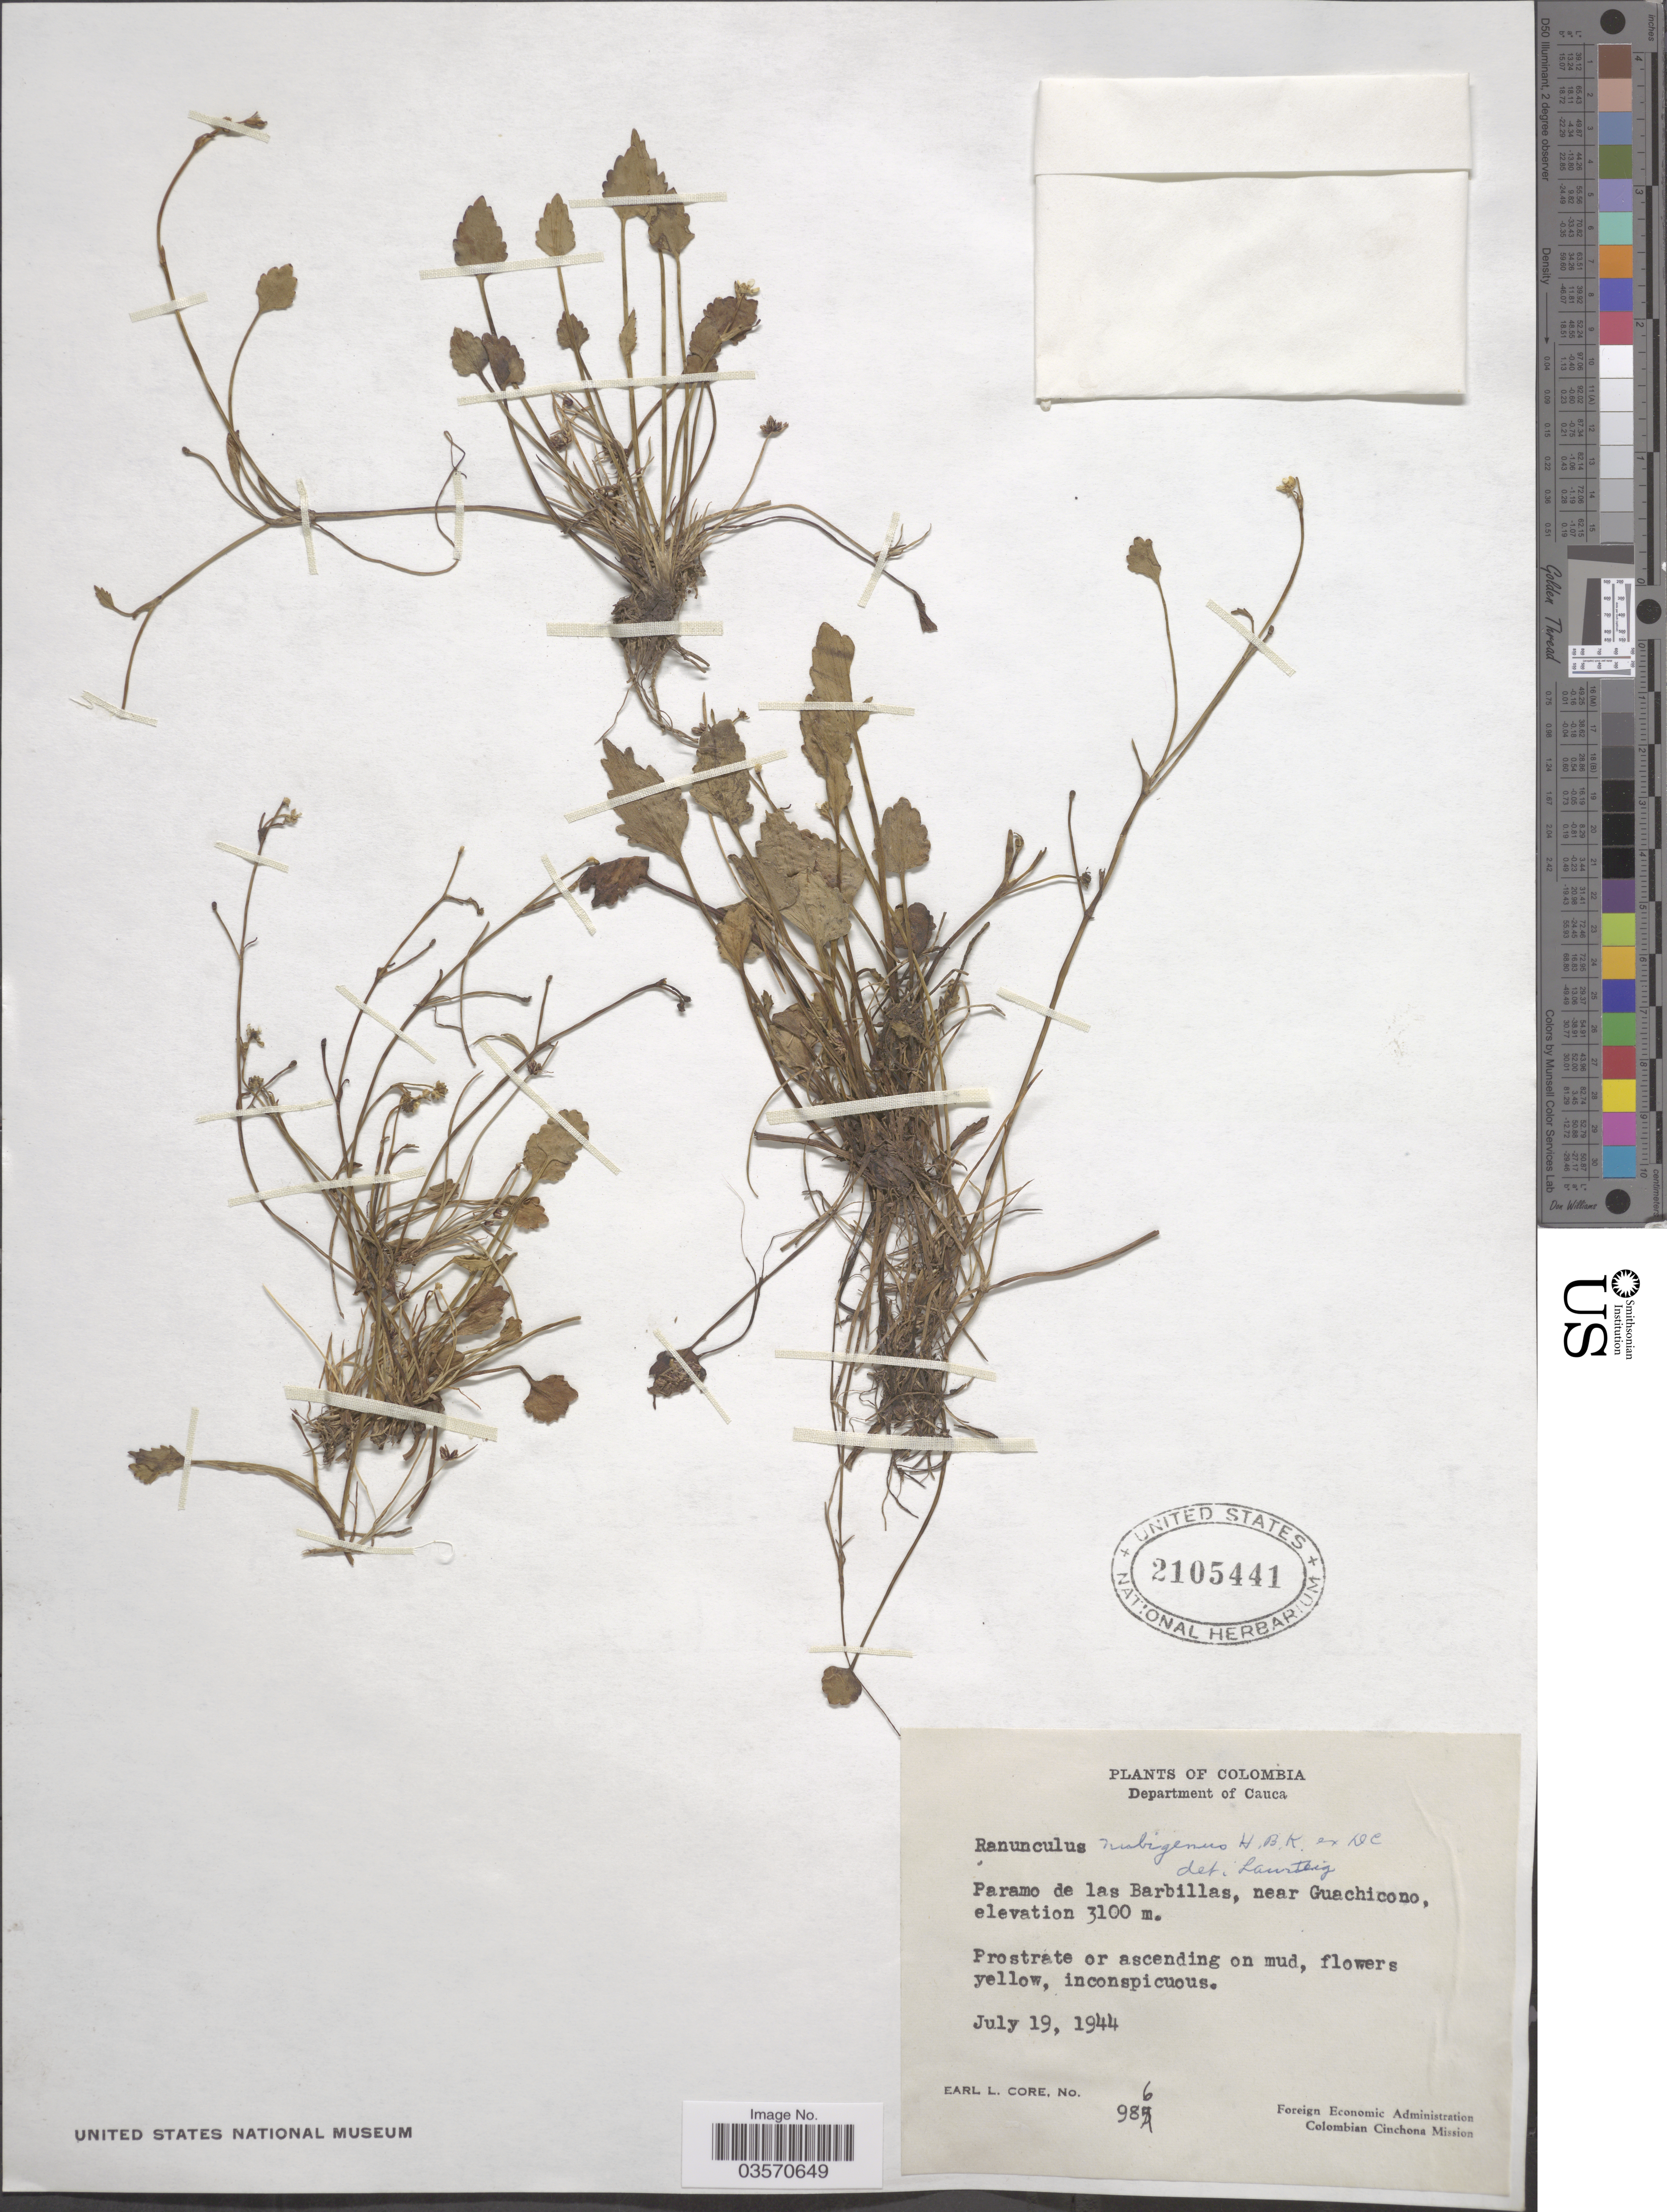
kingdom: Plantae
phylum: Tracheophyta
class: Magnoliopsida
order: Ranunculales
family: Ranunculaceae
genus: Ranunculus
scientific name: Ranunculus nubigenus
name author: Humb. et al. ex DC.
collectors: E. L. Core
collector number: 986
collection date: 1944-07-19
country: Colombia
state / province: Cauca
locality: Department of Cauca. Paramo de las Barbillas, near Guachicono.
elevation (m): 3100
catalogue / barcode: US 2105441